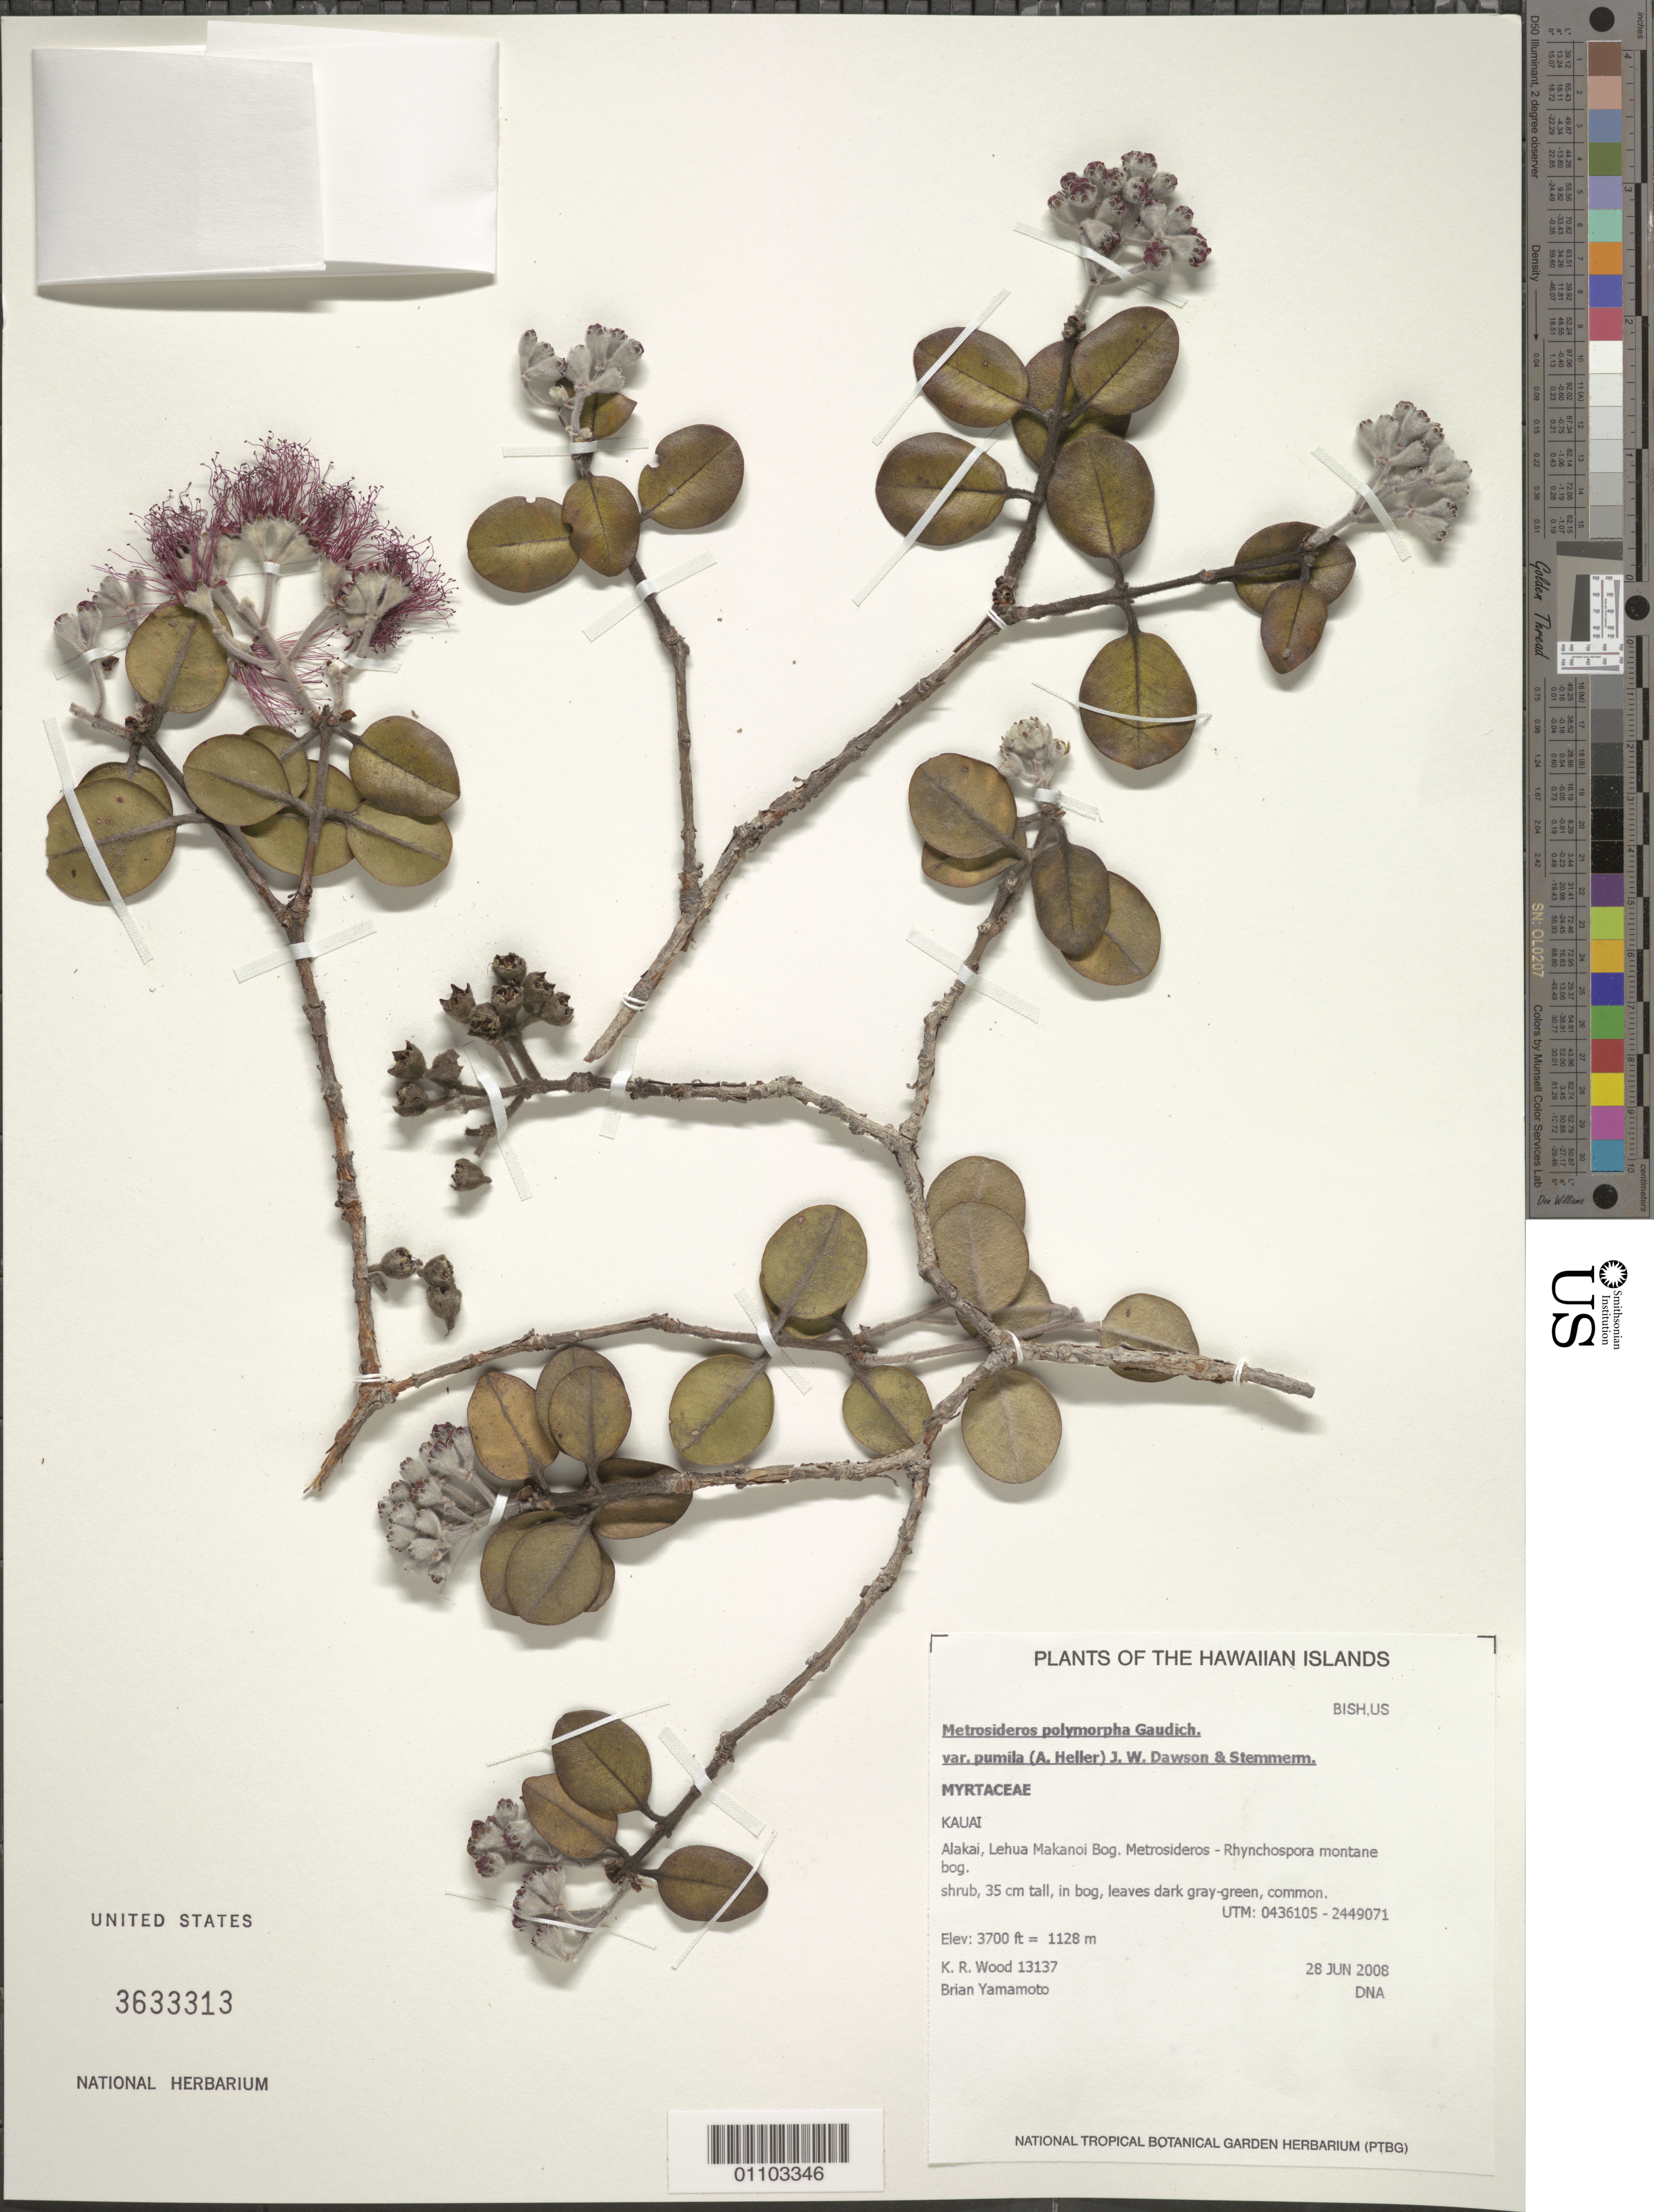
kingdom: Plantae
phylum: Tracheophyta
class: Magnoliopsida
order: Myrtales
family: Myrtaceae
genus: Metrosideros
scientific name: Metrosideros polymorpha var. pumila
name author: (A. Heller) J.W. Dawson & Stemmerm.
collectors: K. R. Wood & B. Yamamoto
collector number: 13137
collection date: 2008-06-28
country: United States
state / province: Hawaii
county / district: Kauai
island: Kaua'i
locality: Alakai, Lehua Makanoi Bog.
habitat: In montane bog.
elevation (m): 1128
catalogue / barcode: US 3633313